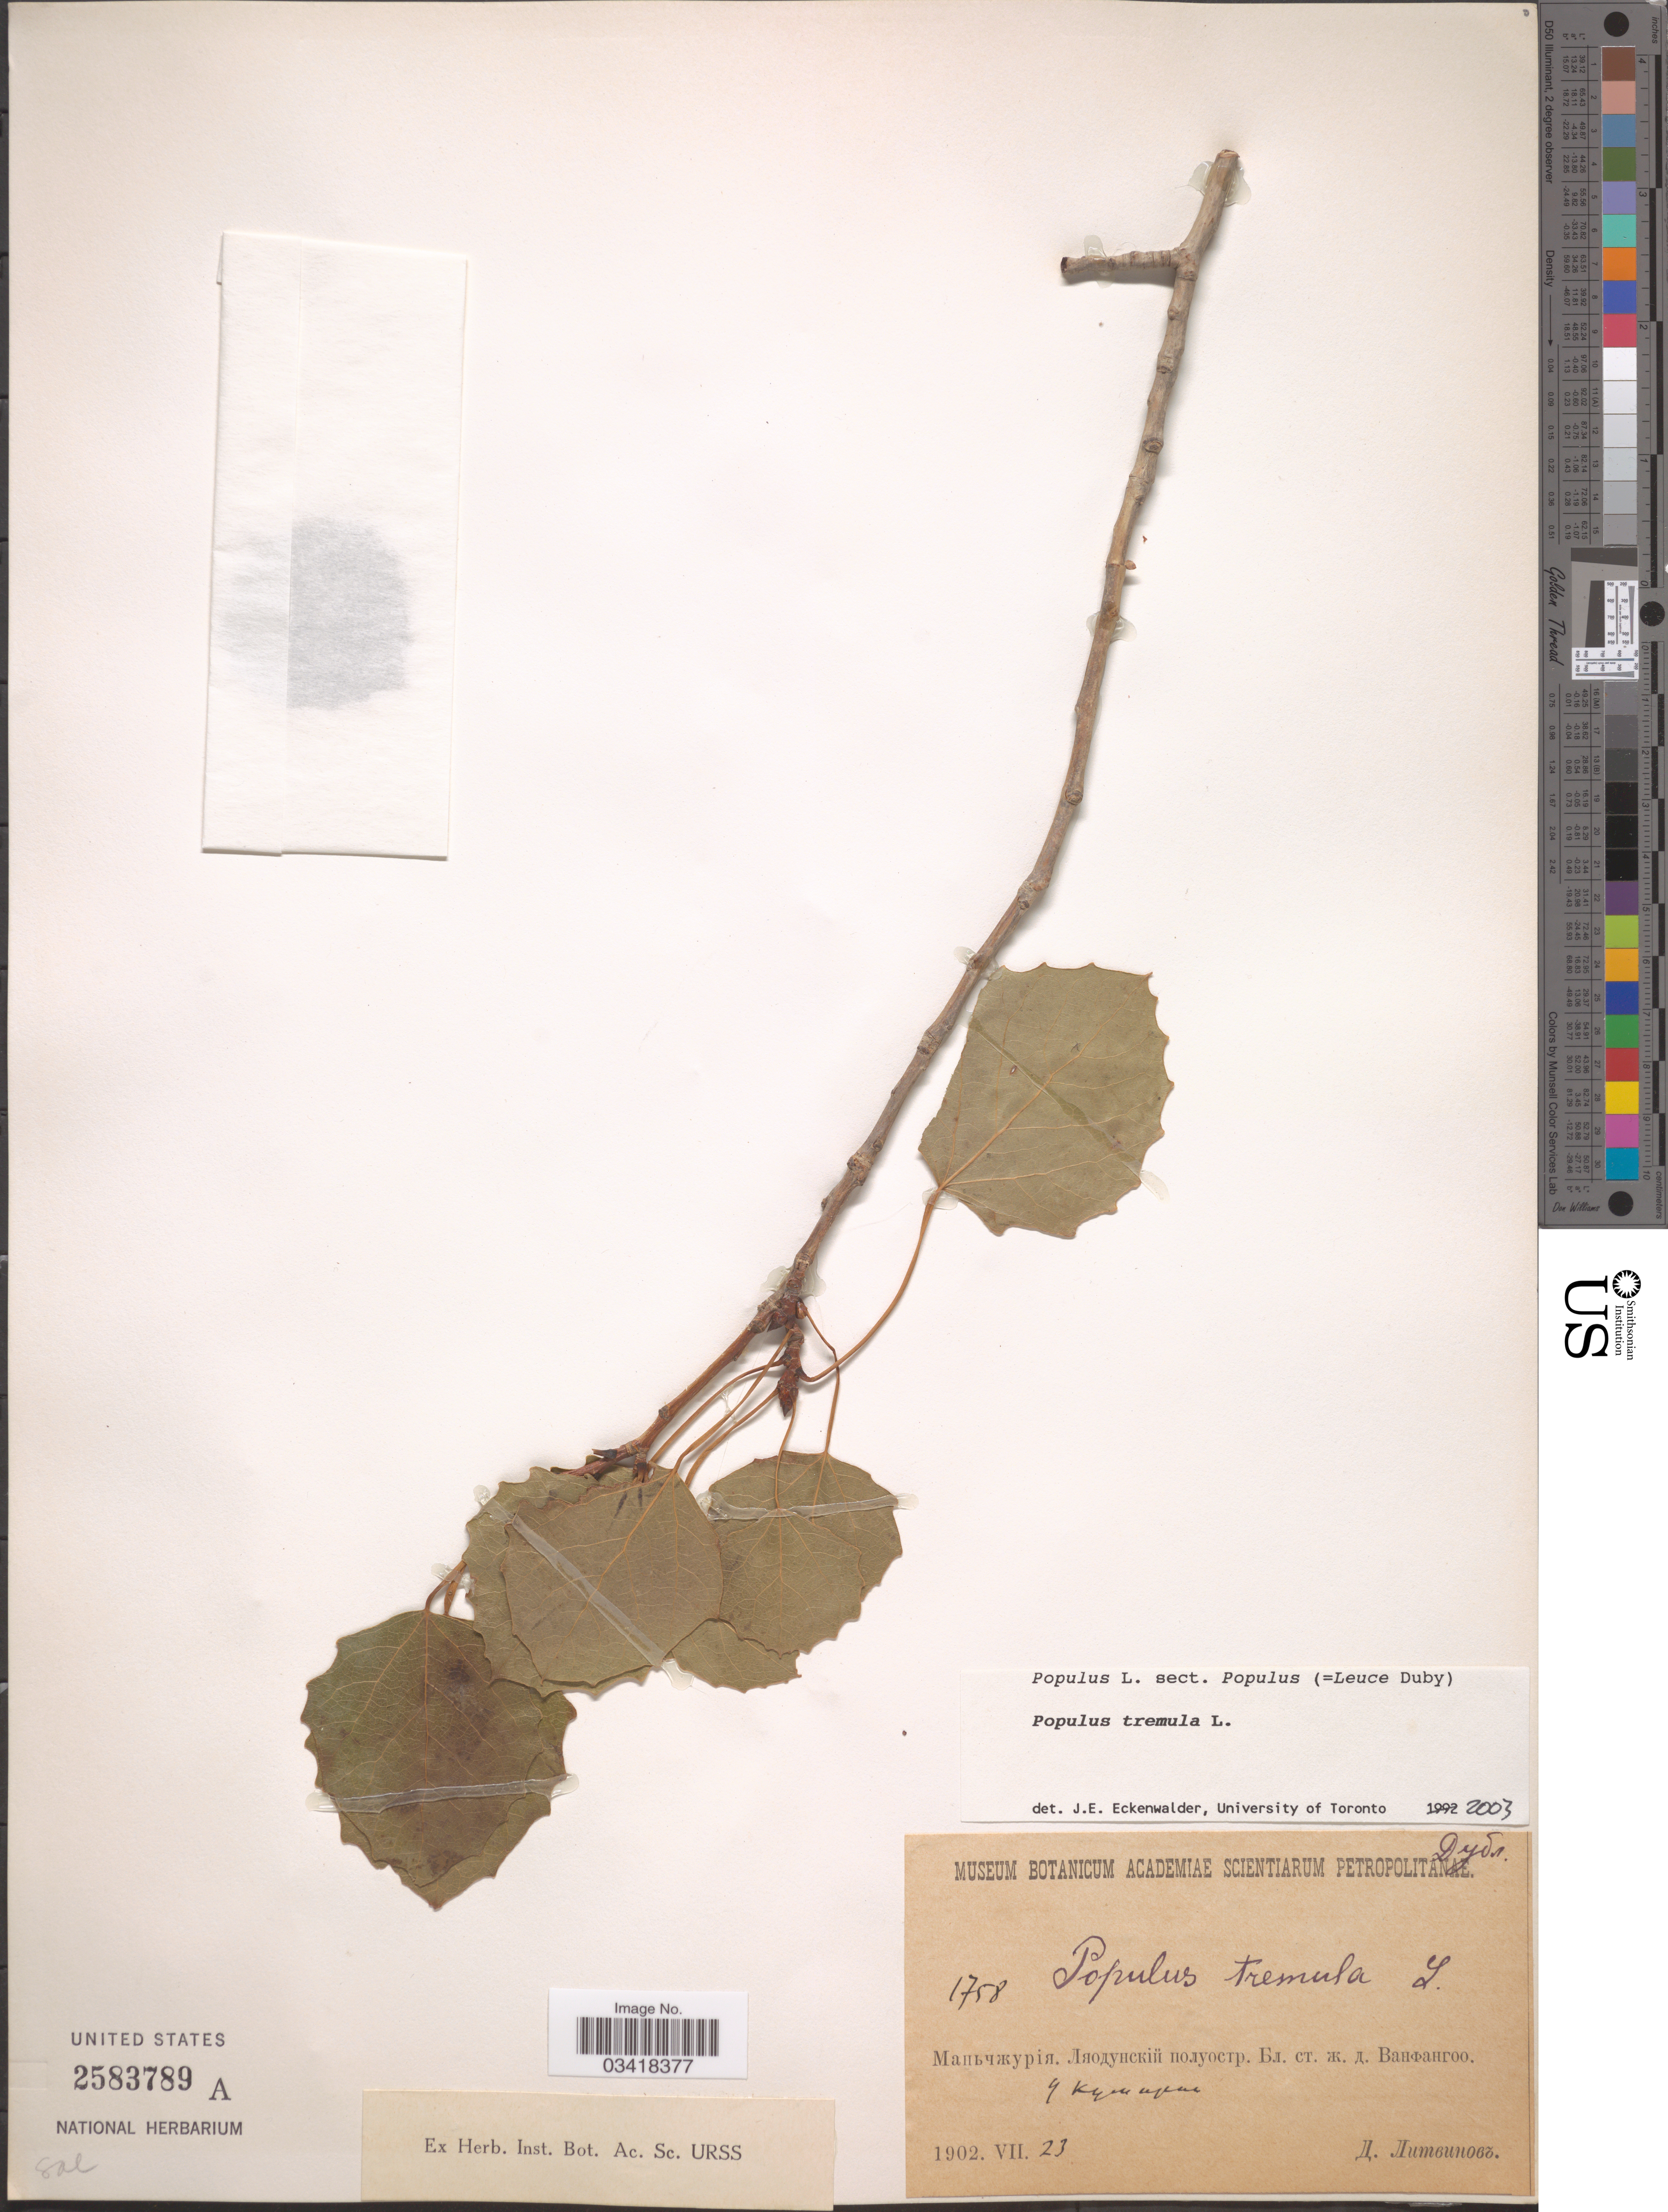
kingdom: Plantae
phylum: Tracheophyta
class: Magnoliopsida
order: Malpighiales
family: Salicaceae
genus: Populus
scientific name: Populus tremula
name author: L.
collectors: D. Litvinov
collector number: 1758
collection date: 1902-07-23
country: China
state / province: Liaoning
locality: Liaodong Bandao peninsula, Manchuria.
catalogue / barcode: US 2583789A